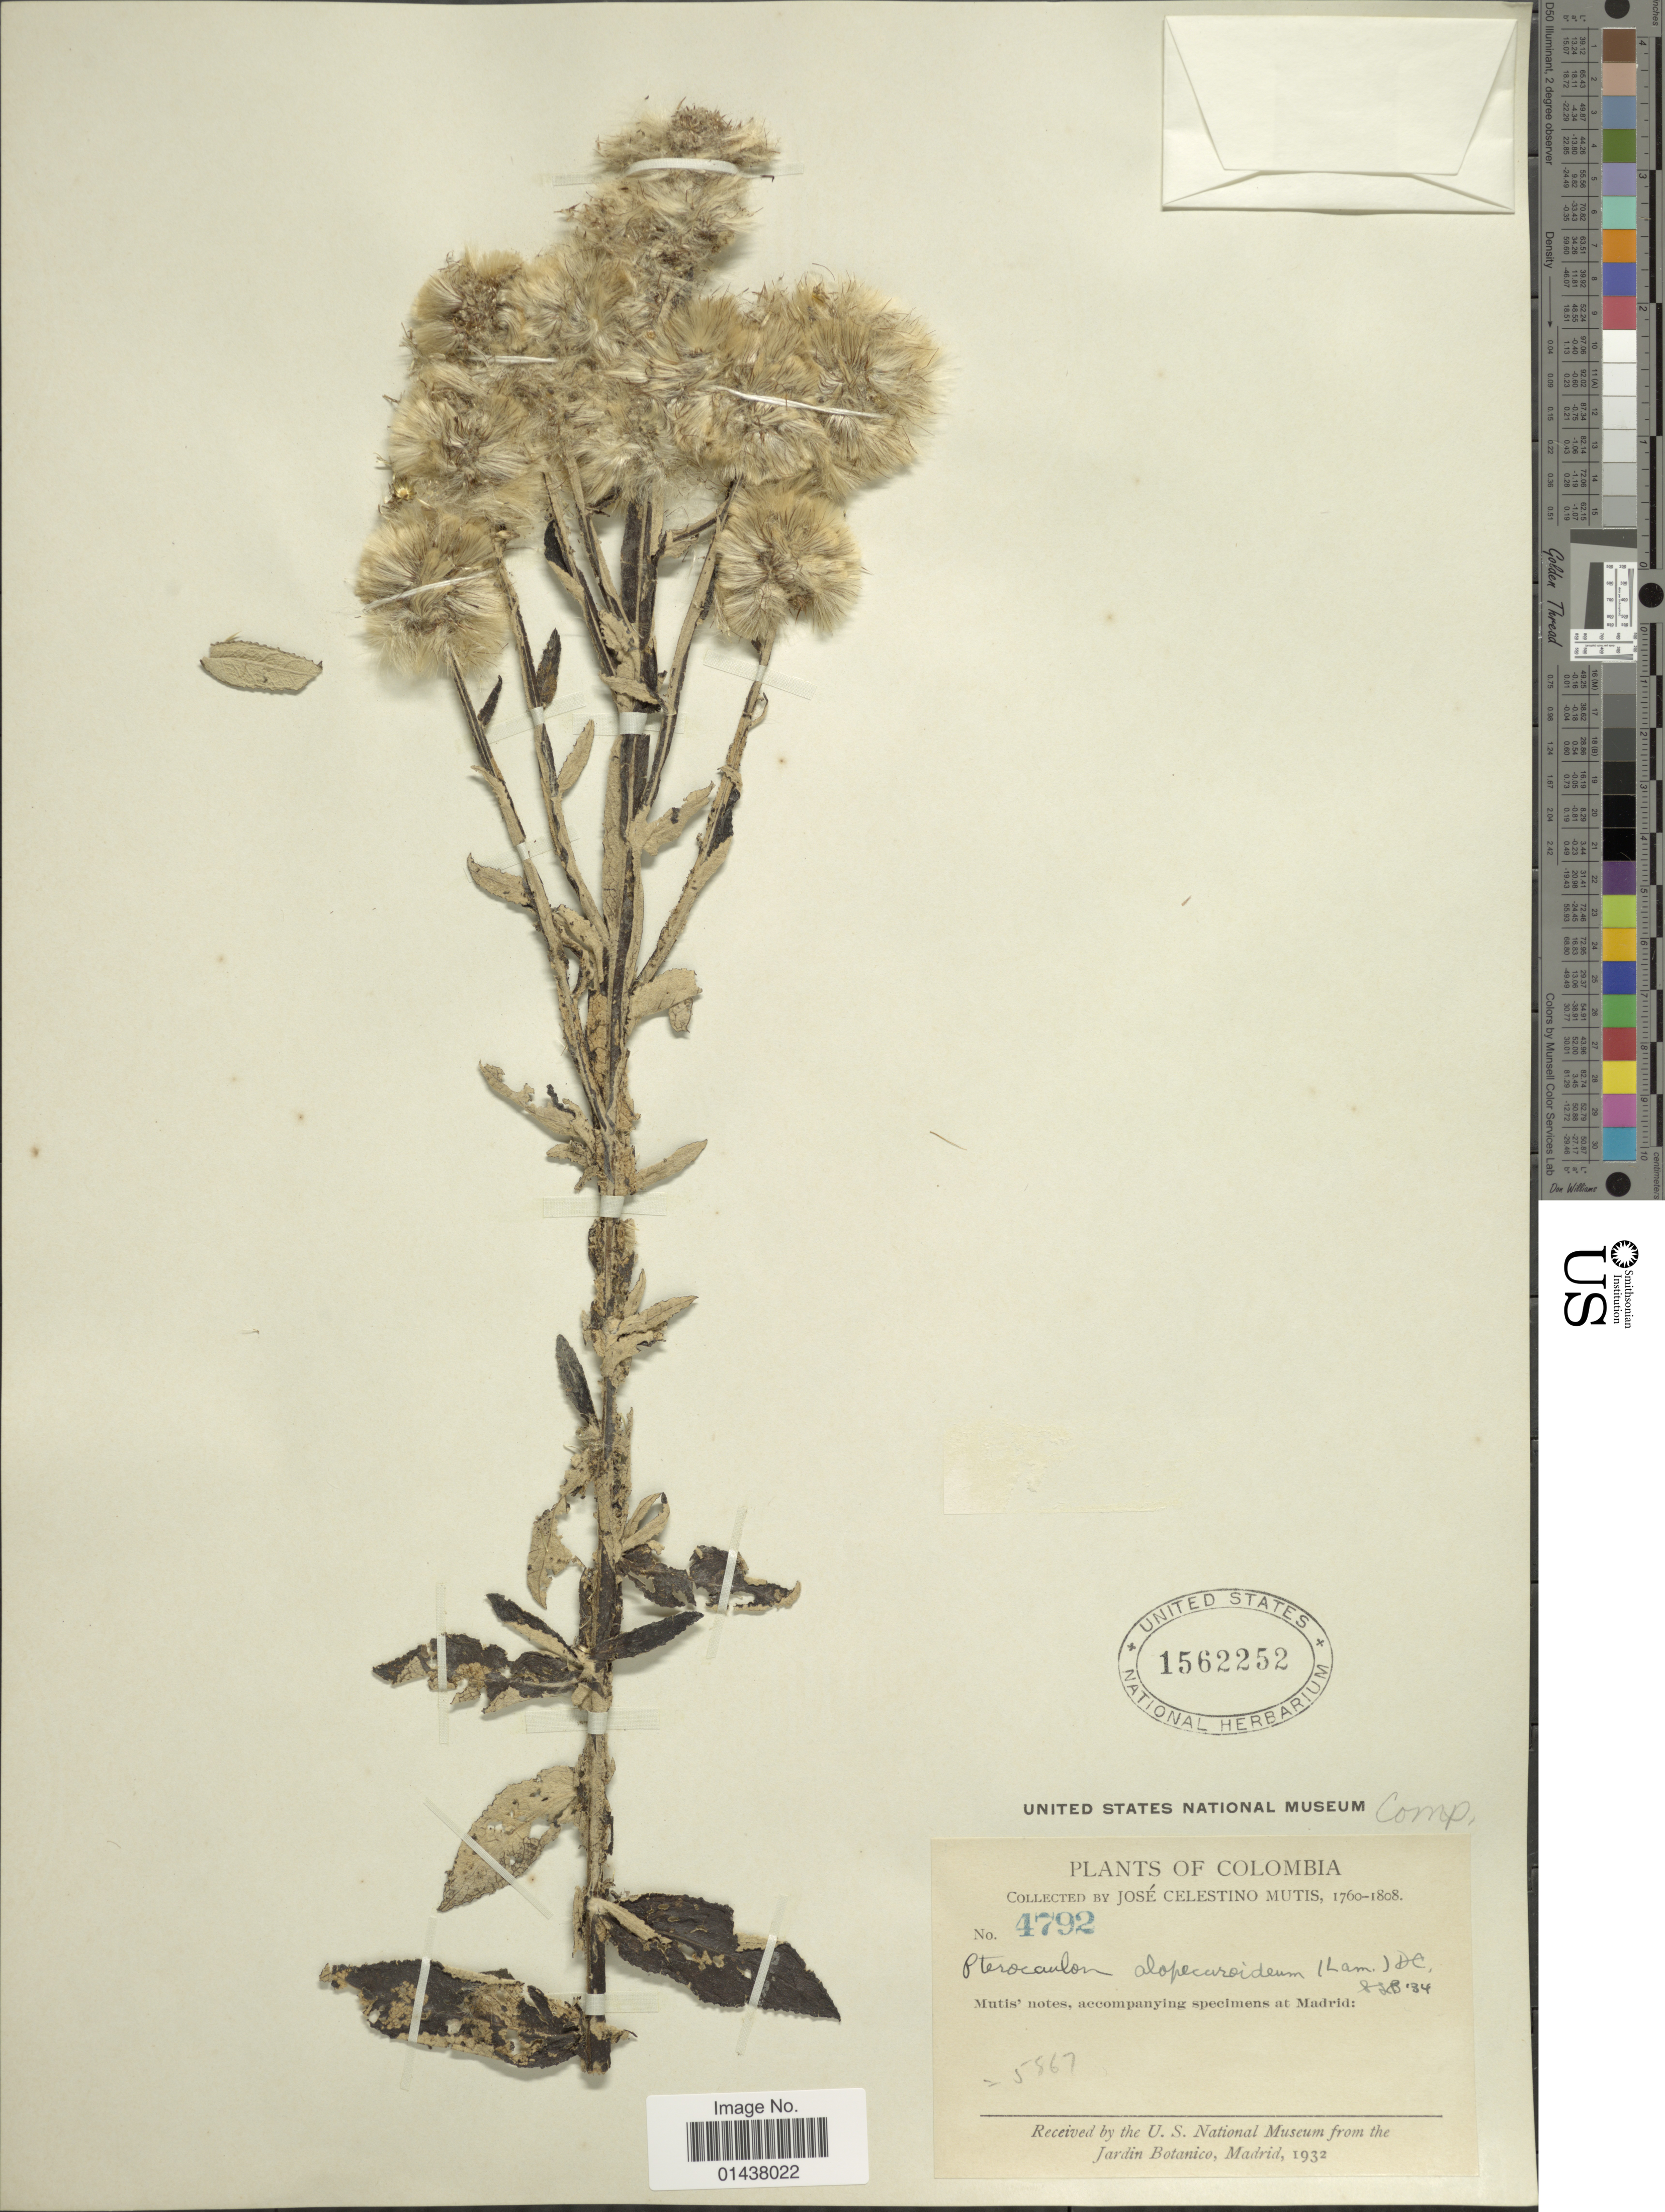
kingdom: Plantae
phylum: Tracheophyta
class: Magnoliopsida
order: Asterales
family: Asteraceae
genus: Pterocaulon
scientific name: Pterocaulon alopecuroides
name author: (Lam.) DC.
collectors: J. C. B. Mutis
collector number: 4792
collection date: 1760/1808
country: Colombia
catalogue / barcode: US 1562252